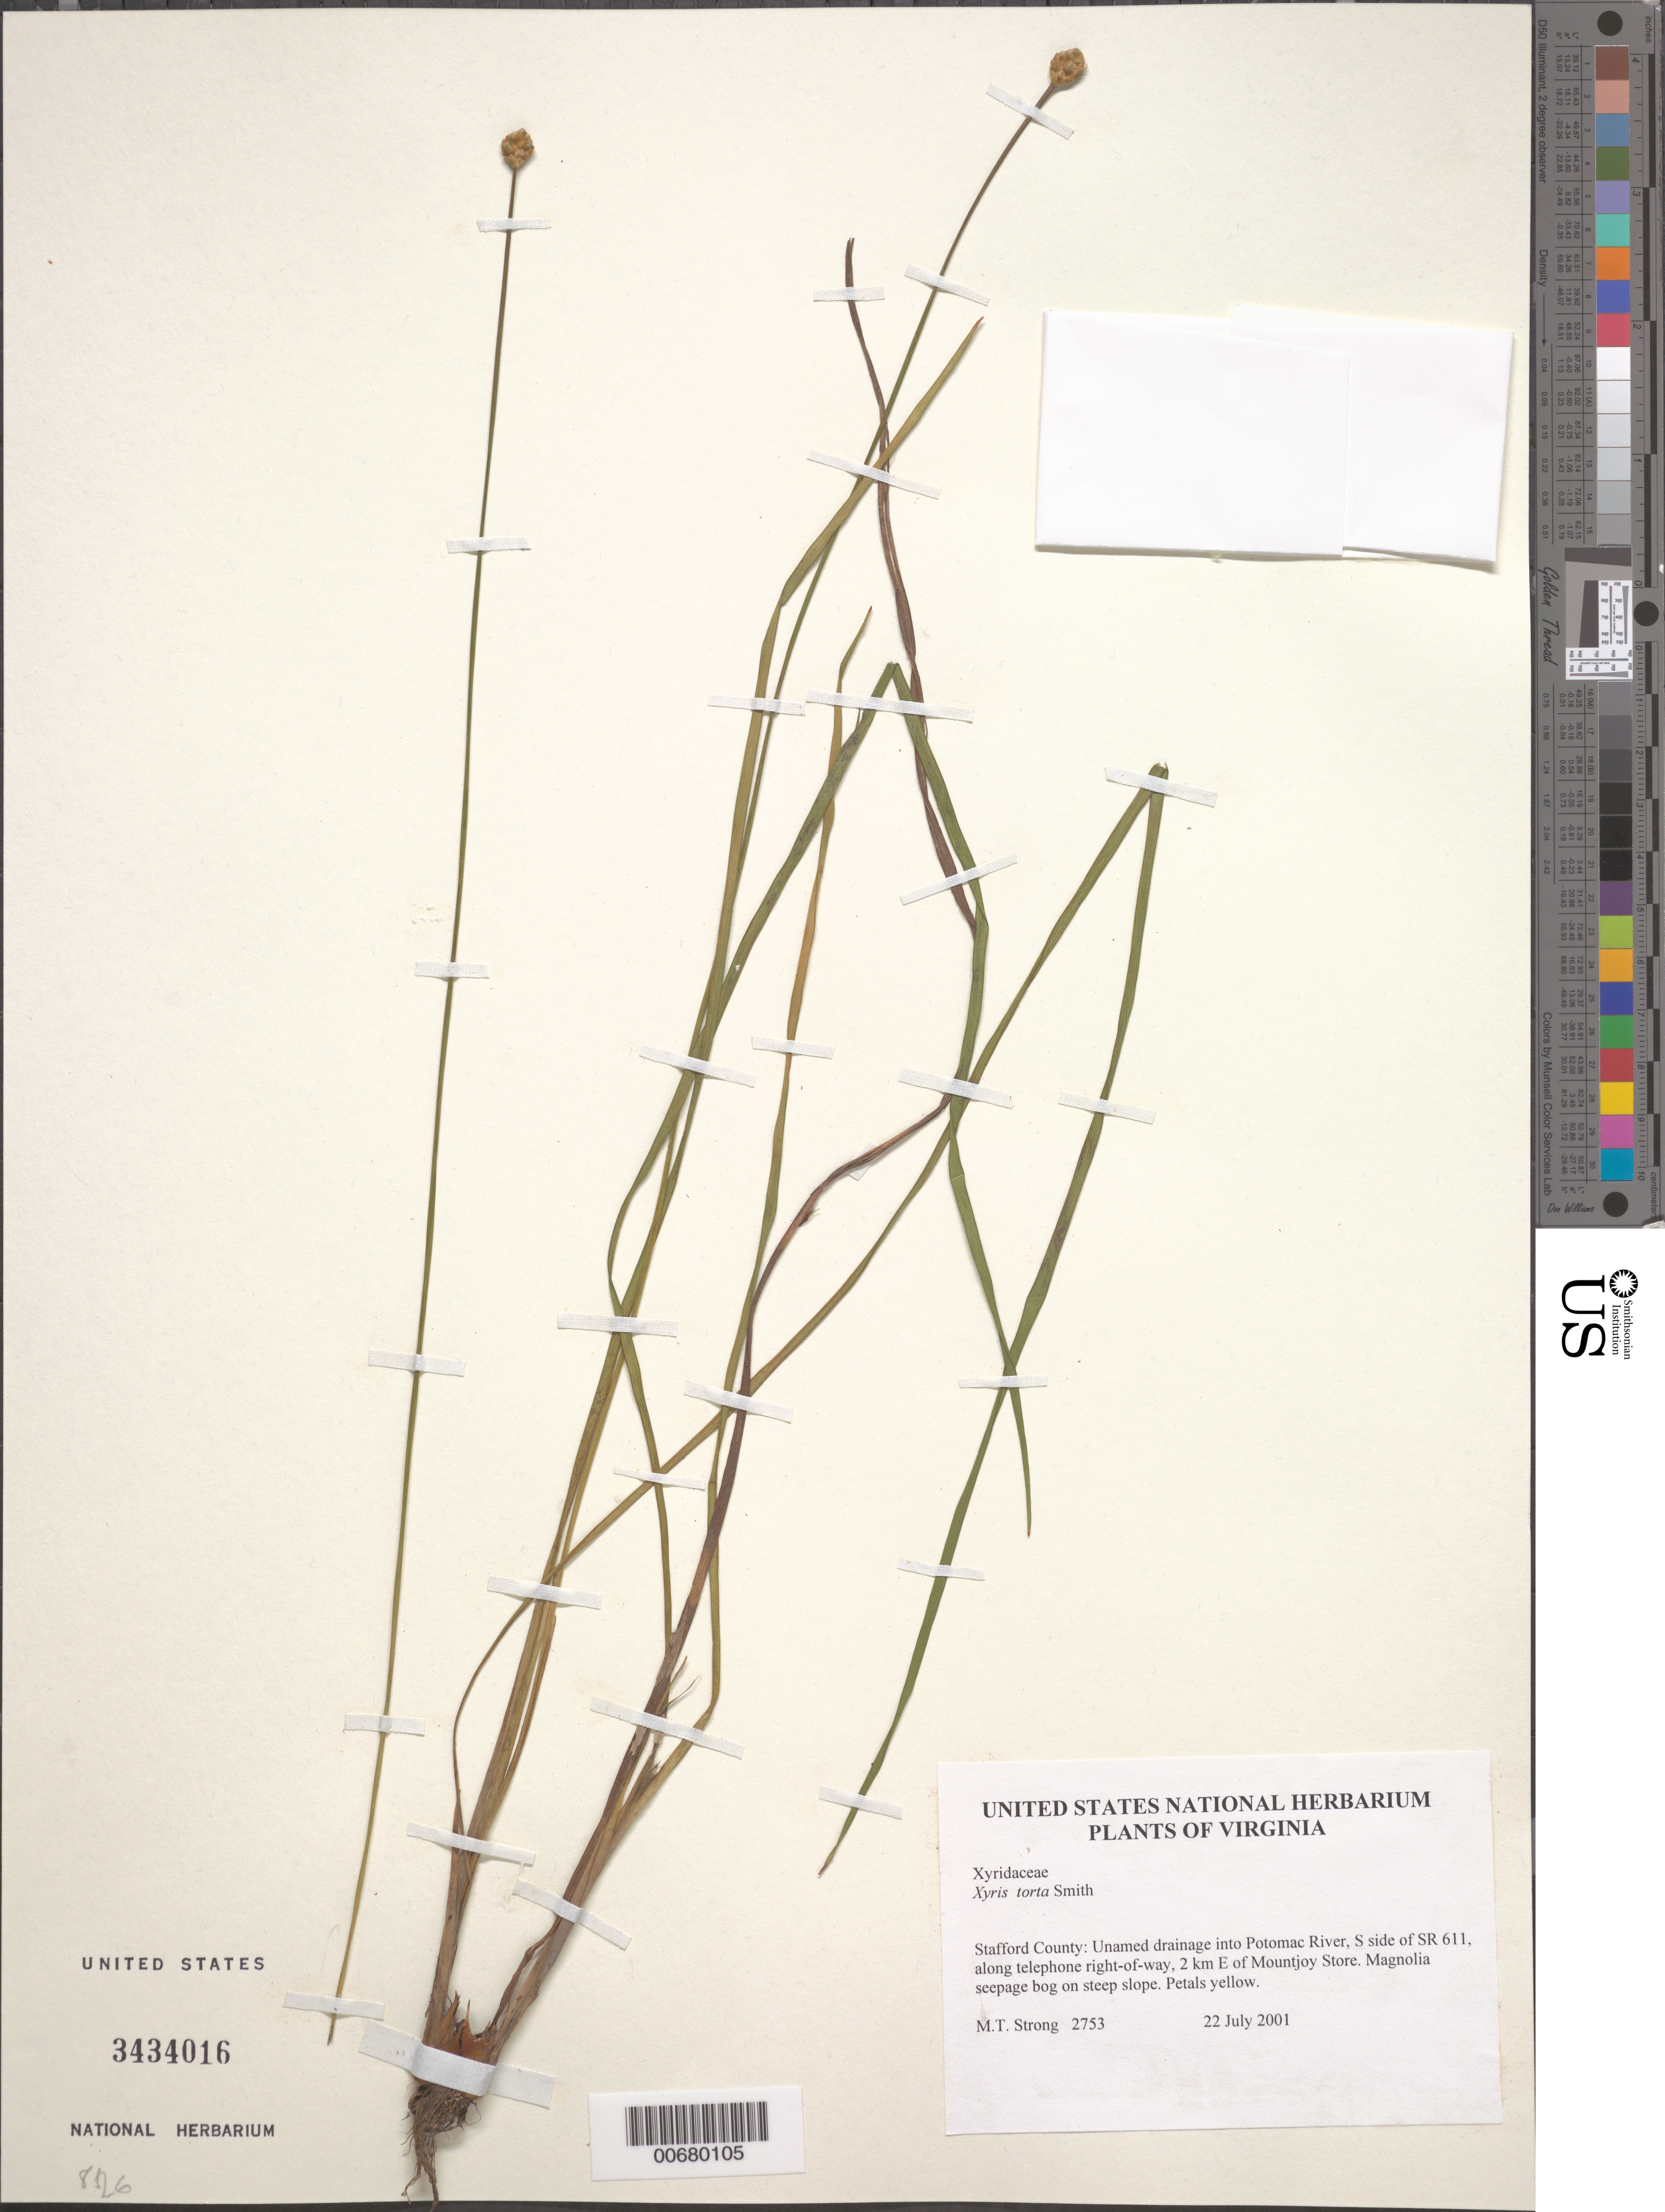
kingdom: Plantae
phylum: Tracheophyta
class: Liliopsida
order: Poales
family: Xyridaceae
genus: Xyris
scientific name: Xyris torta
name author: Sm.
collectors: M. T. Strong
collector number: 2753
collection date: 2001-07-22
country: United States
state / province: Virginia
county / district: Stafford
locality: Stafford County: Unamed drainage into Potomac River, S side of SR 611, along telephone right-of-way, 2 km E of Mountjoy Store.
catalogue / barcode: US 3434016